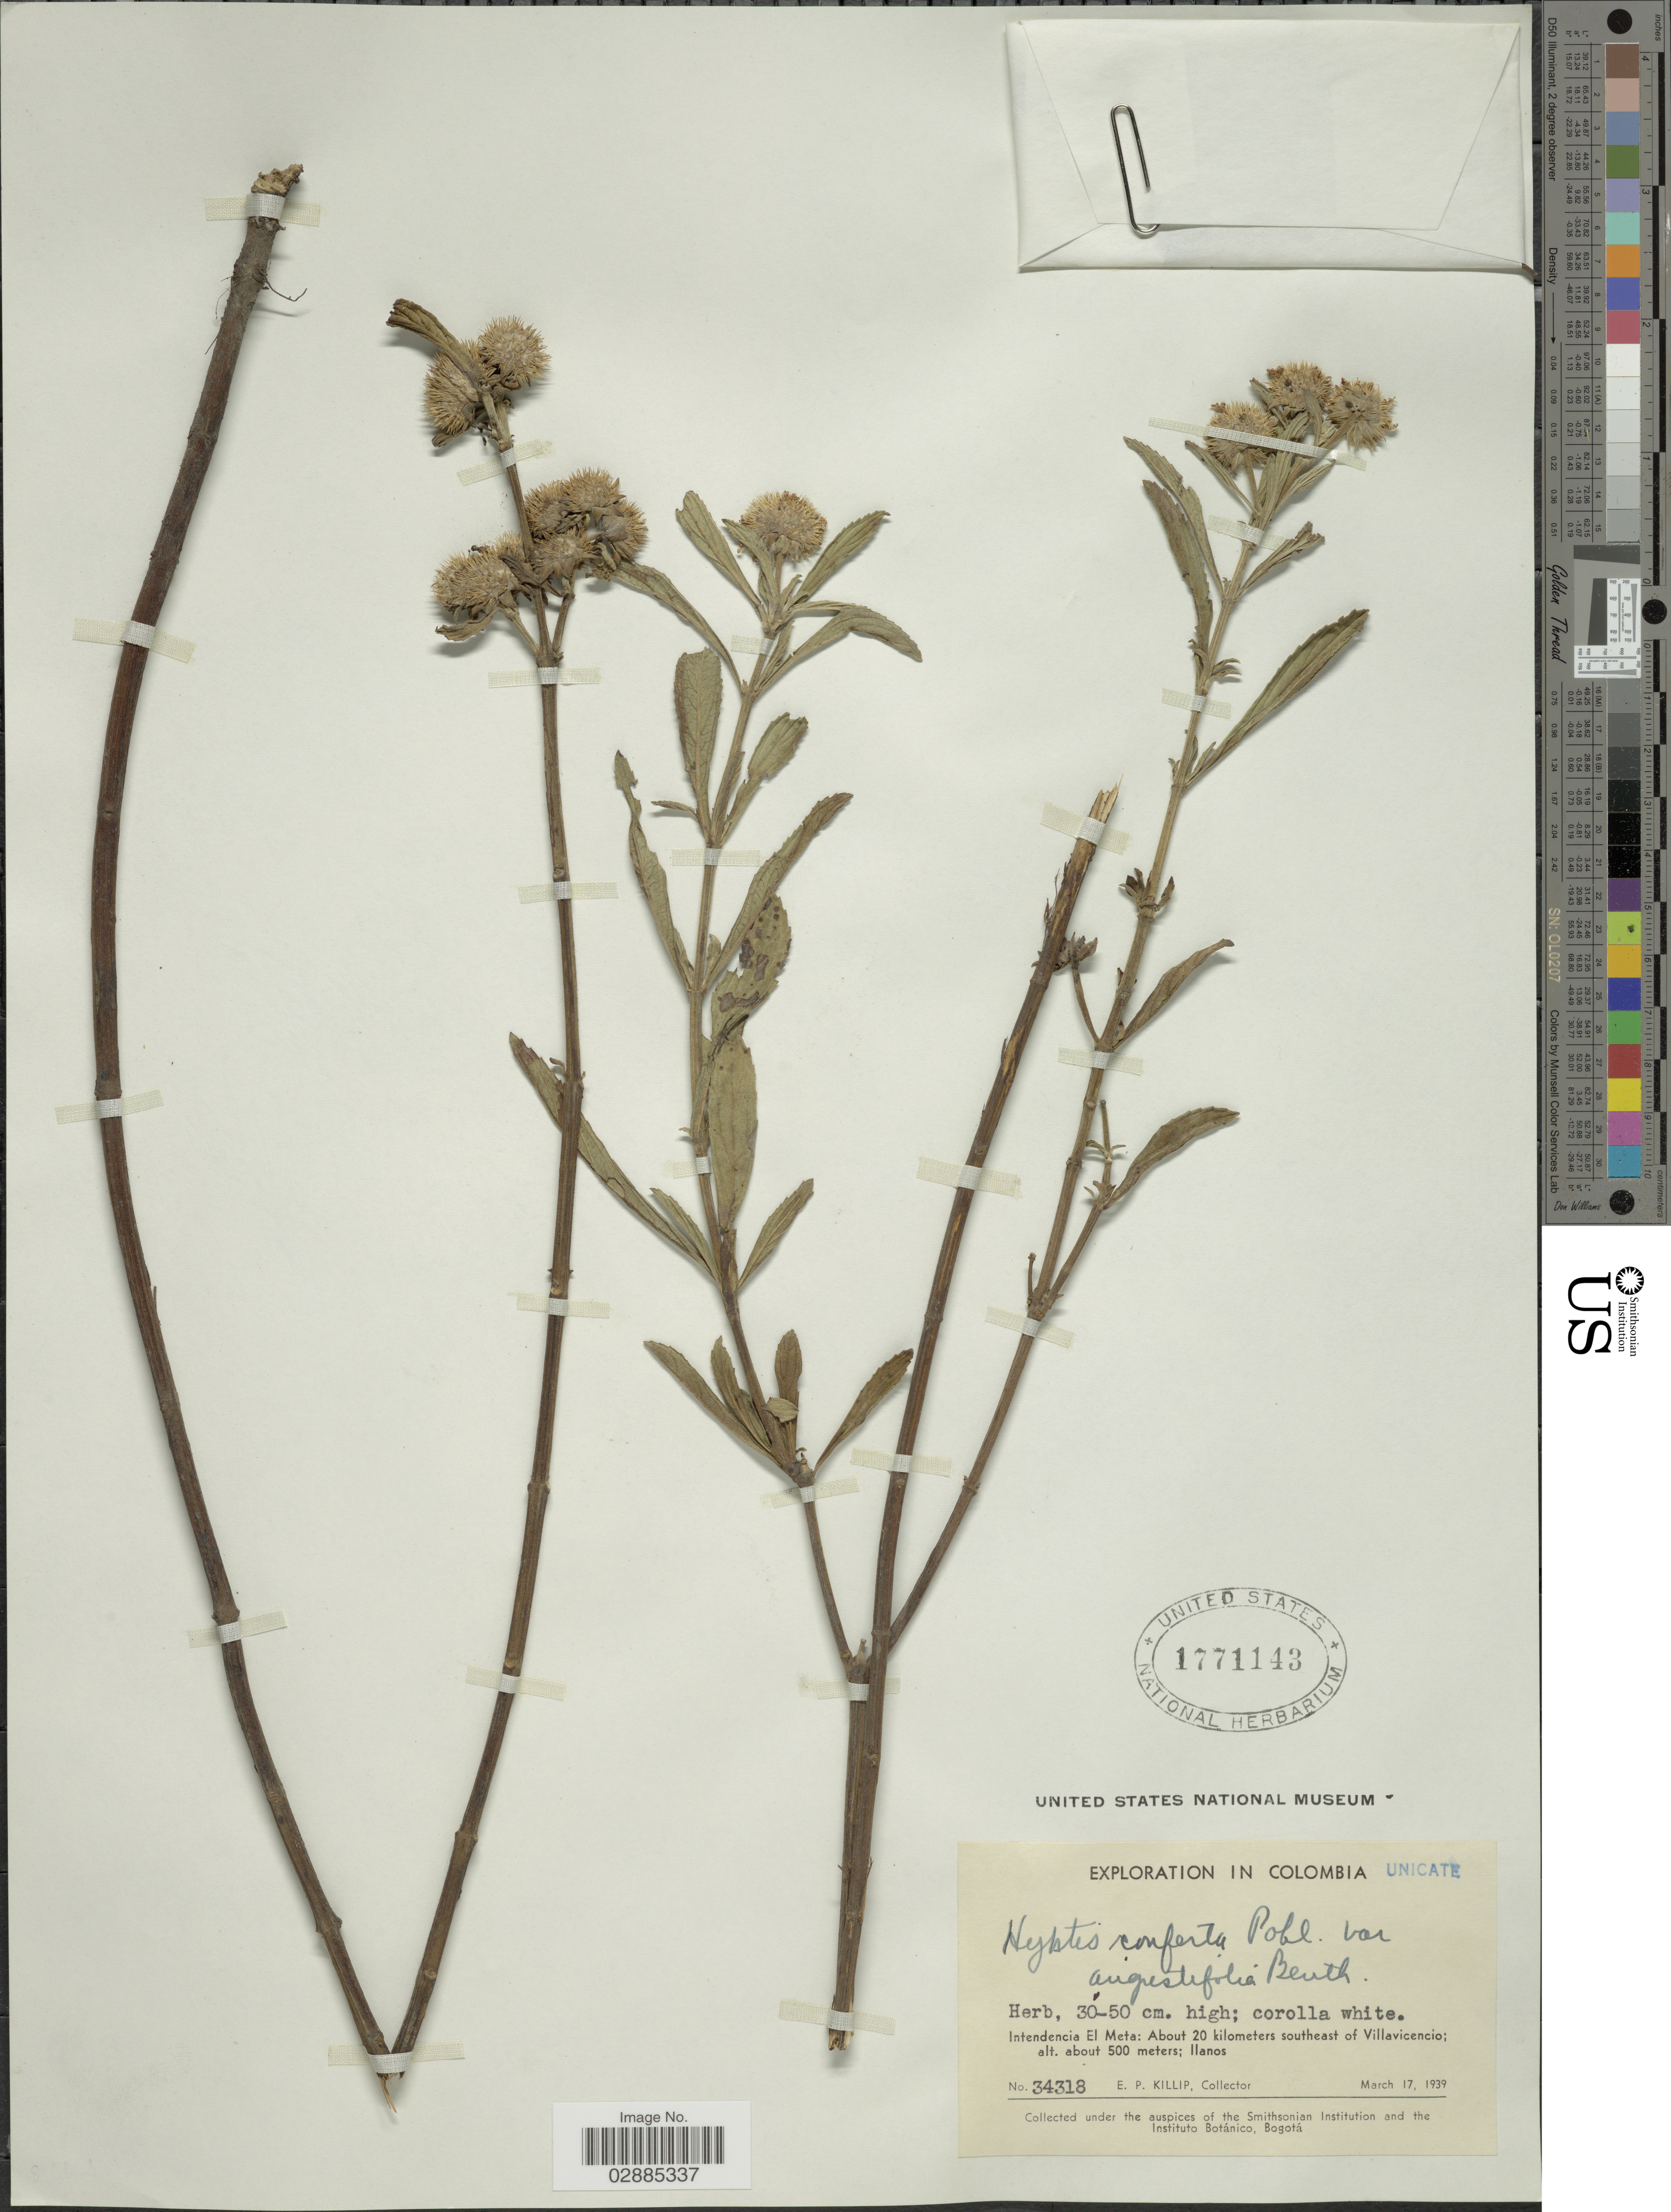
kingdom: Plantae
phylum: Tracheophyta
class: Magnoliopsida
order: Lamiales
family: Lamiaceae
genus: Hyptis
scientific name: Hyptis conferta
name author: Pohl ex Benth.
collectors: E. P. Killip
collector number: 34318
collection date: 1939-03-17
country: Colombia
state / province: Meta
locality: Intendencia El Meta: About 20 kilometers southeast of Villavicencio.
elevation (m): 500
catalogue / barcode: US 1771143